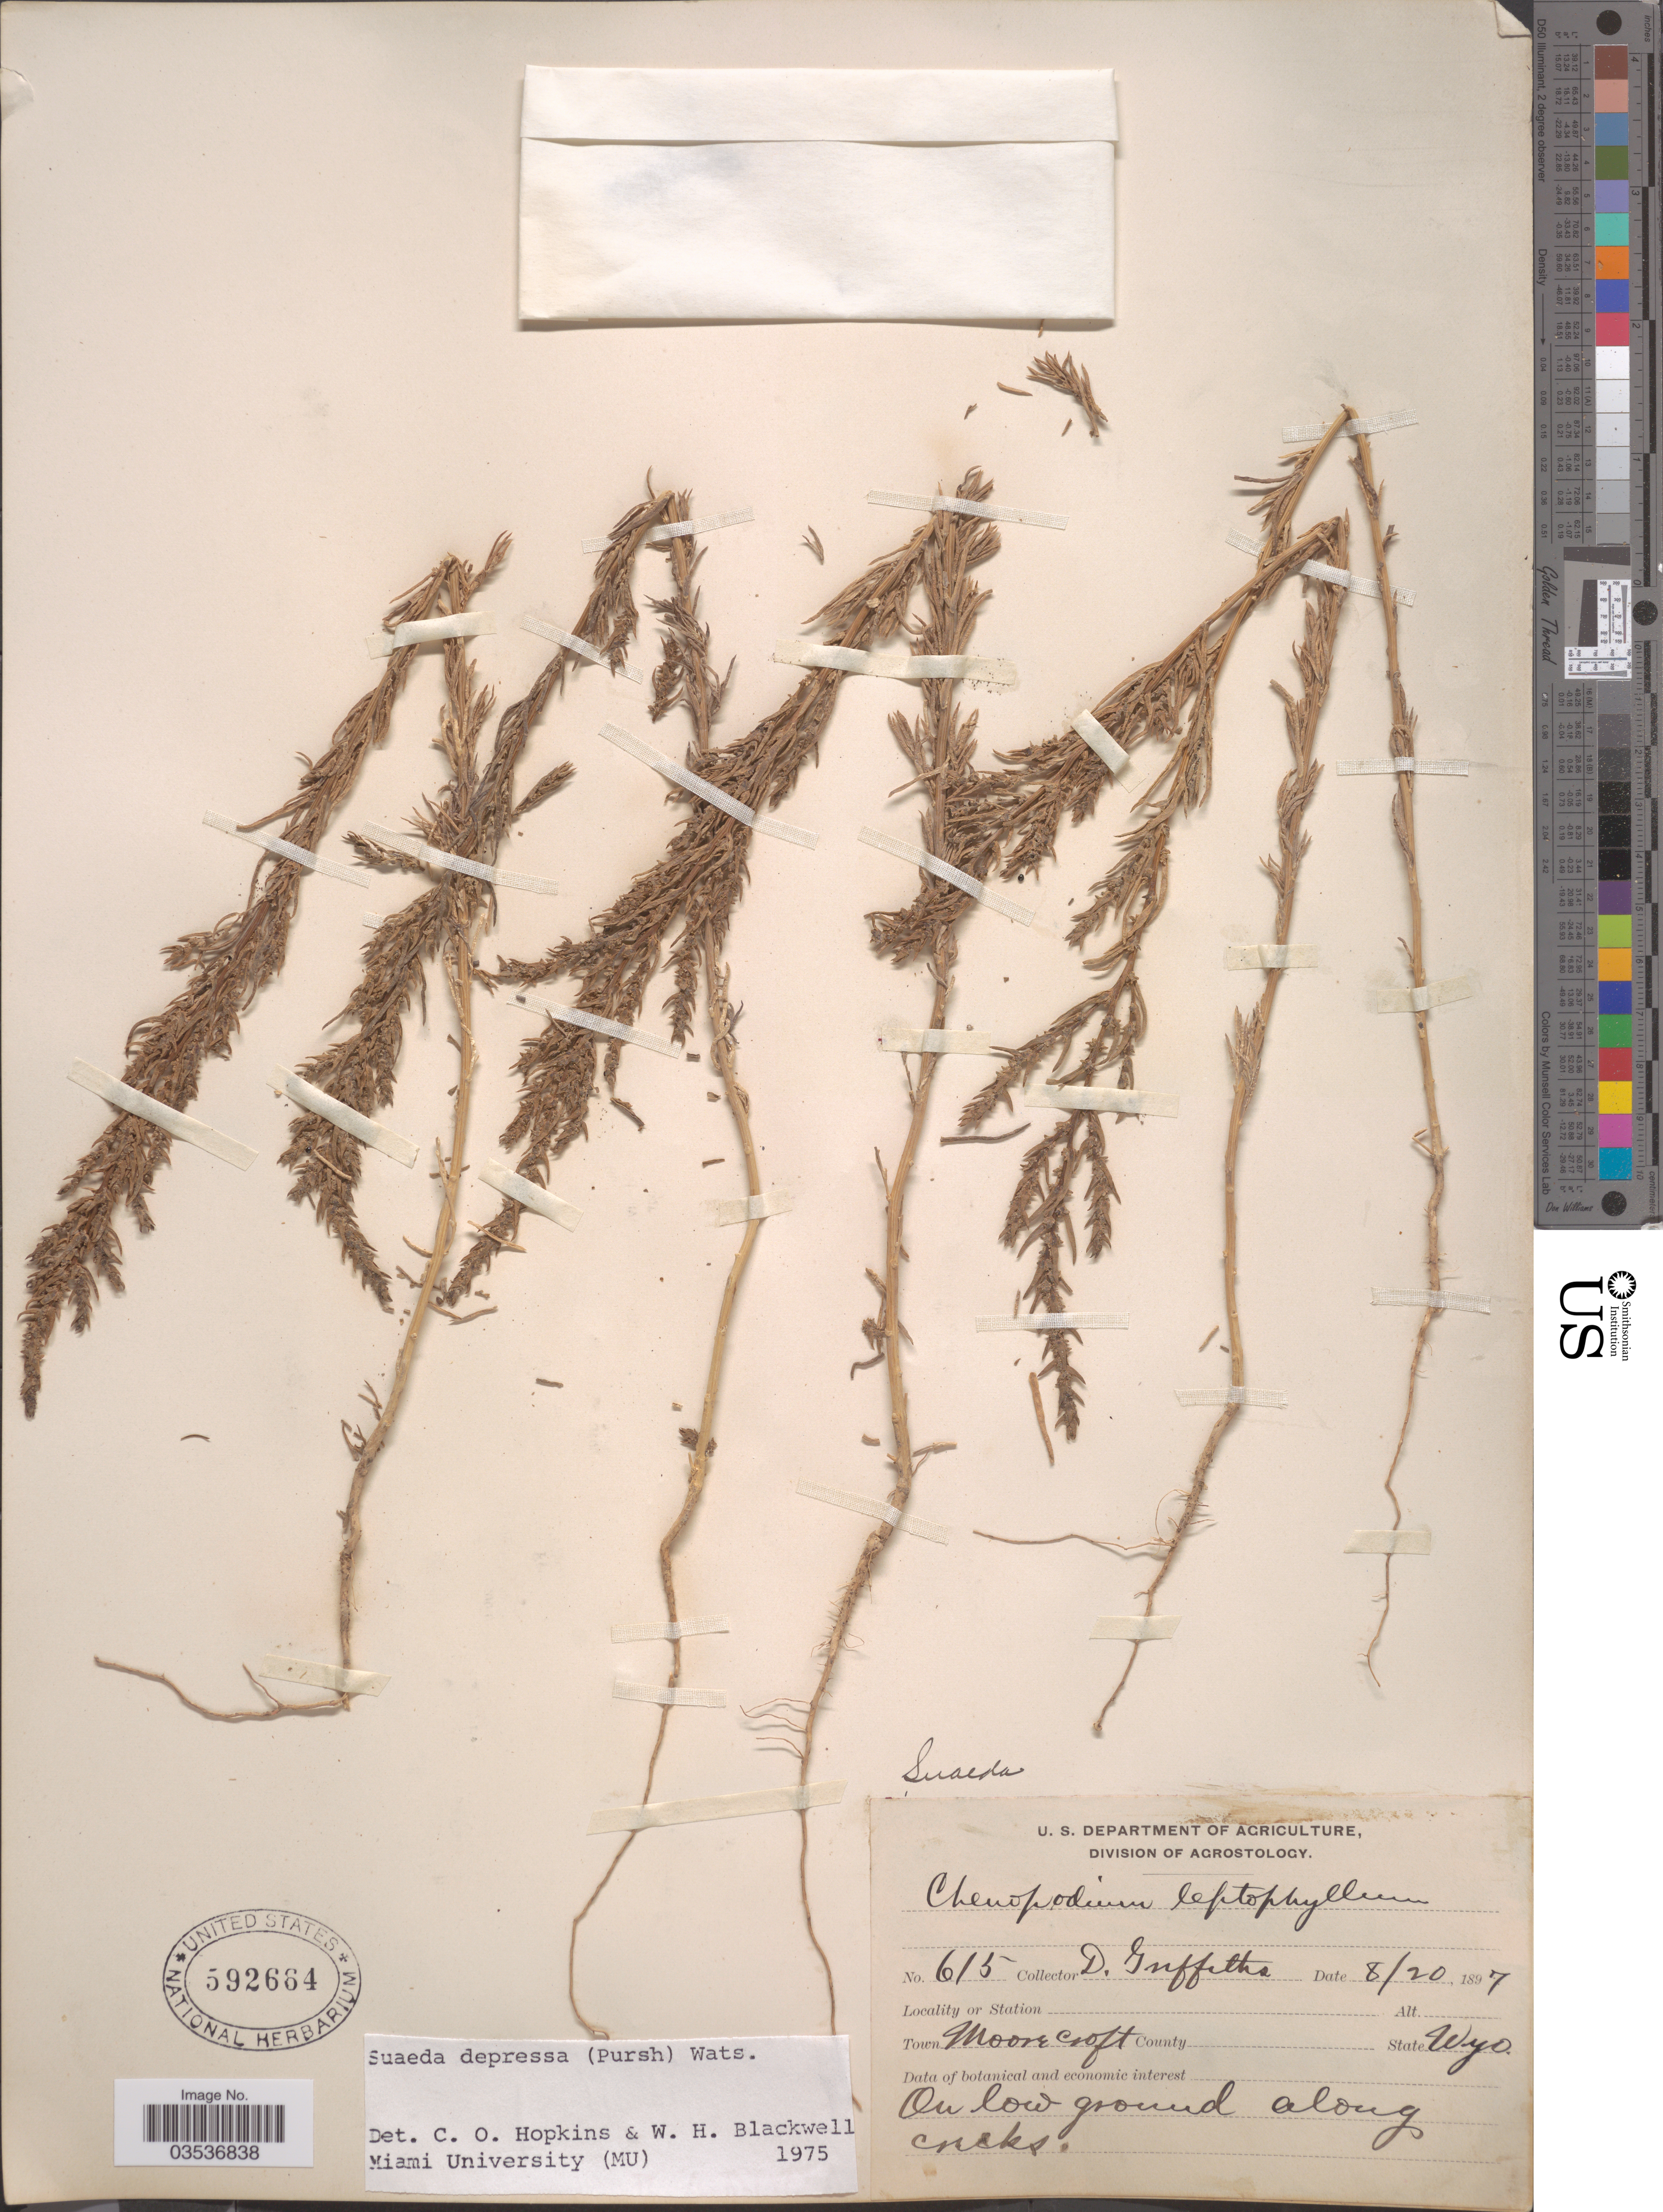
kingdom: Plantae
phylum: Tracheophyta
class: Magnoliopsida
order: Caryophyllales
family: Amaranthaceae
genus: Suaeda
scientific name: Suaeda depressa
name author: (Pursh) S. Watson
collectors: D. Griffiths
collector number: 615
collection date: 1897-08-20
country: United States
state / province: Wyoming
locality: Town Moore Croft.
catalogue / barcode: US 592664